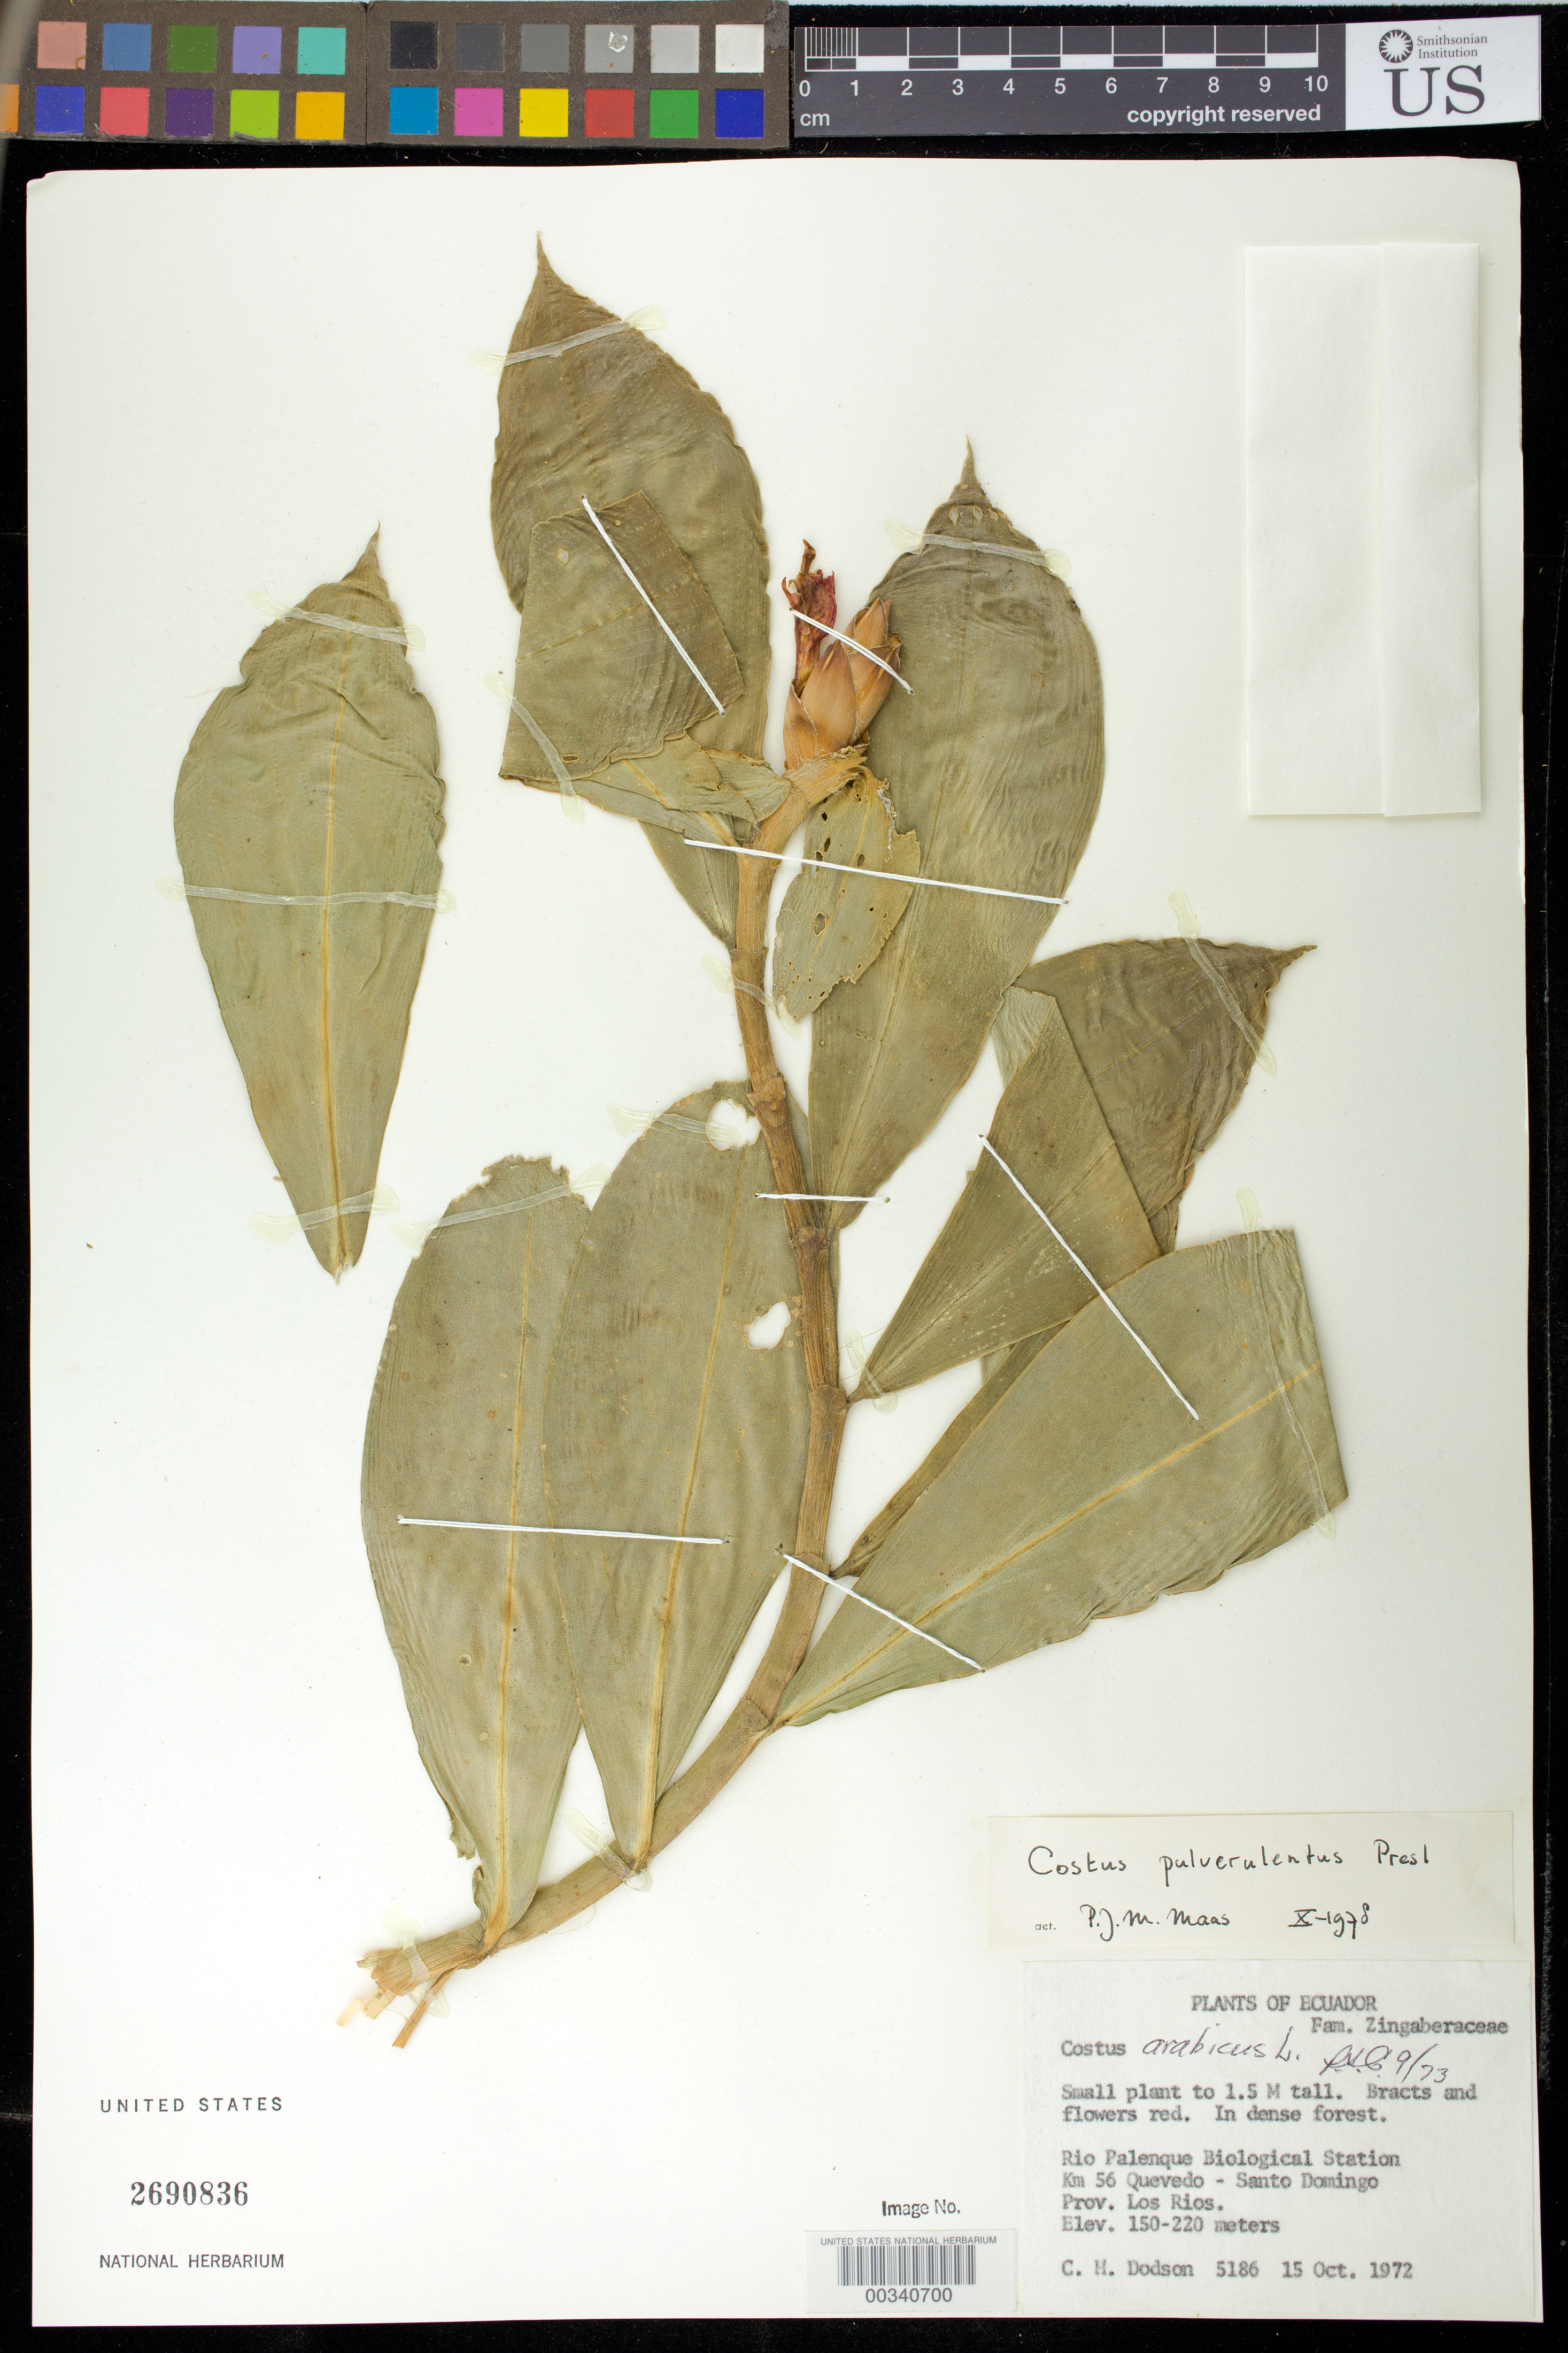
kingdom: Plantae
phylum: Tracheophyta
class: Liliopsida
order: Zingiberales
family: Costaceae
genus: Costus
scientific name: Costus pulverulentus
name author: C. Presl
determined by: Maas, Paul J. M.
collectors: C. H. Dodson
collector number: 5186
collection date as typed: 15 Oct 1972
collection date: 1972-10-15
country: Ecuador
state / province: Los Ríos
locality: Rio palenque Biological station km 56 Quevedo - Santo Domingo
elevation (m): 150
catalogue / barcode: US 2690836